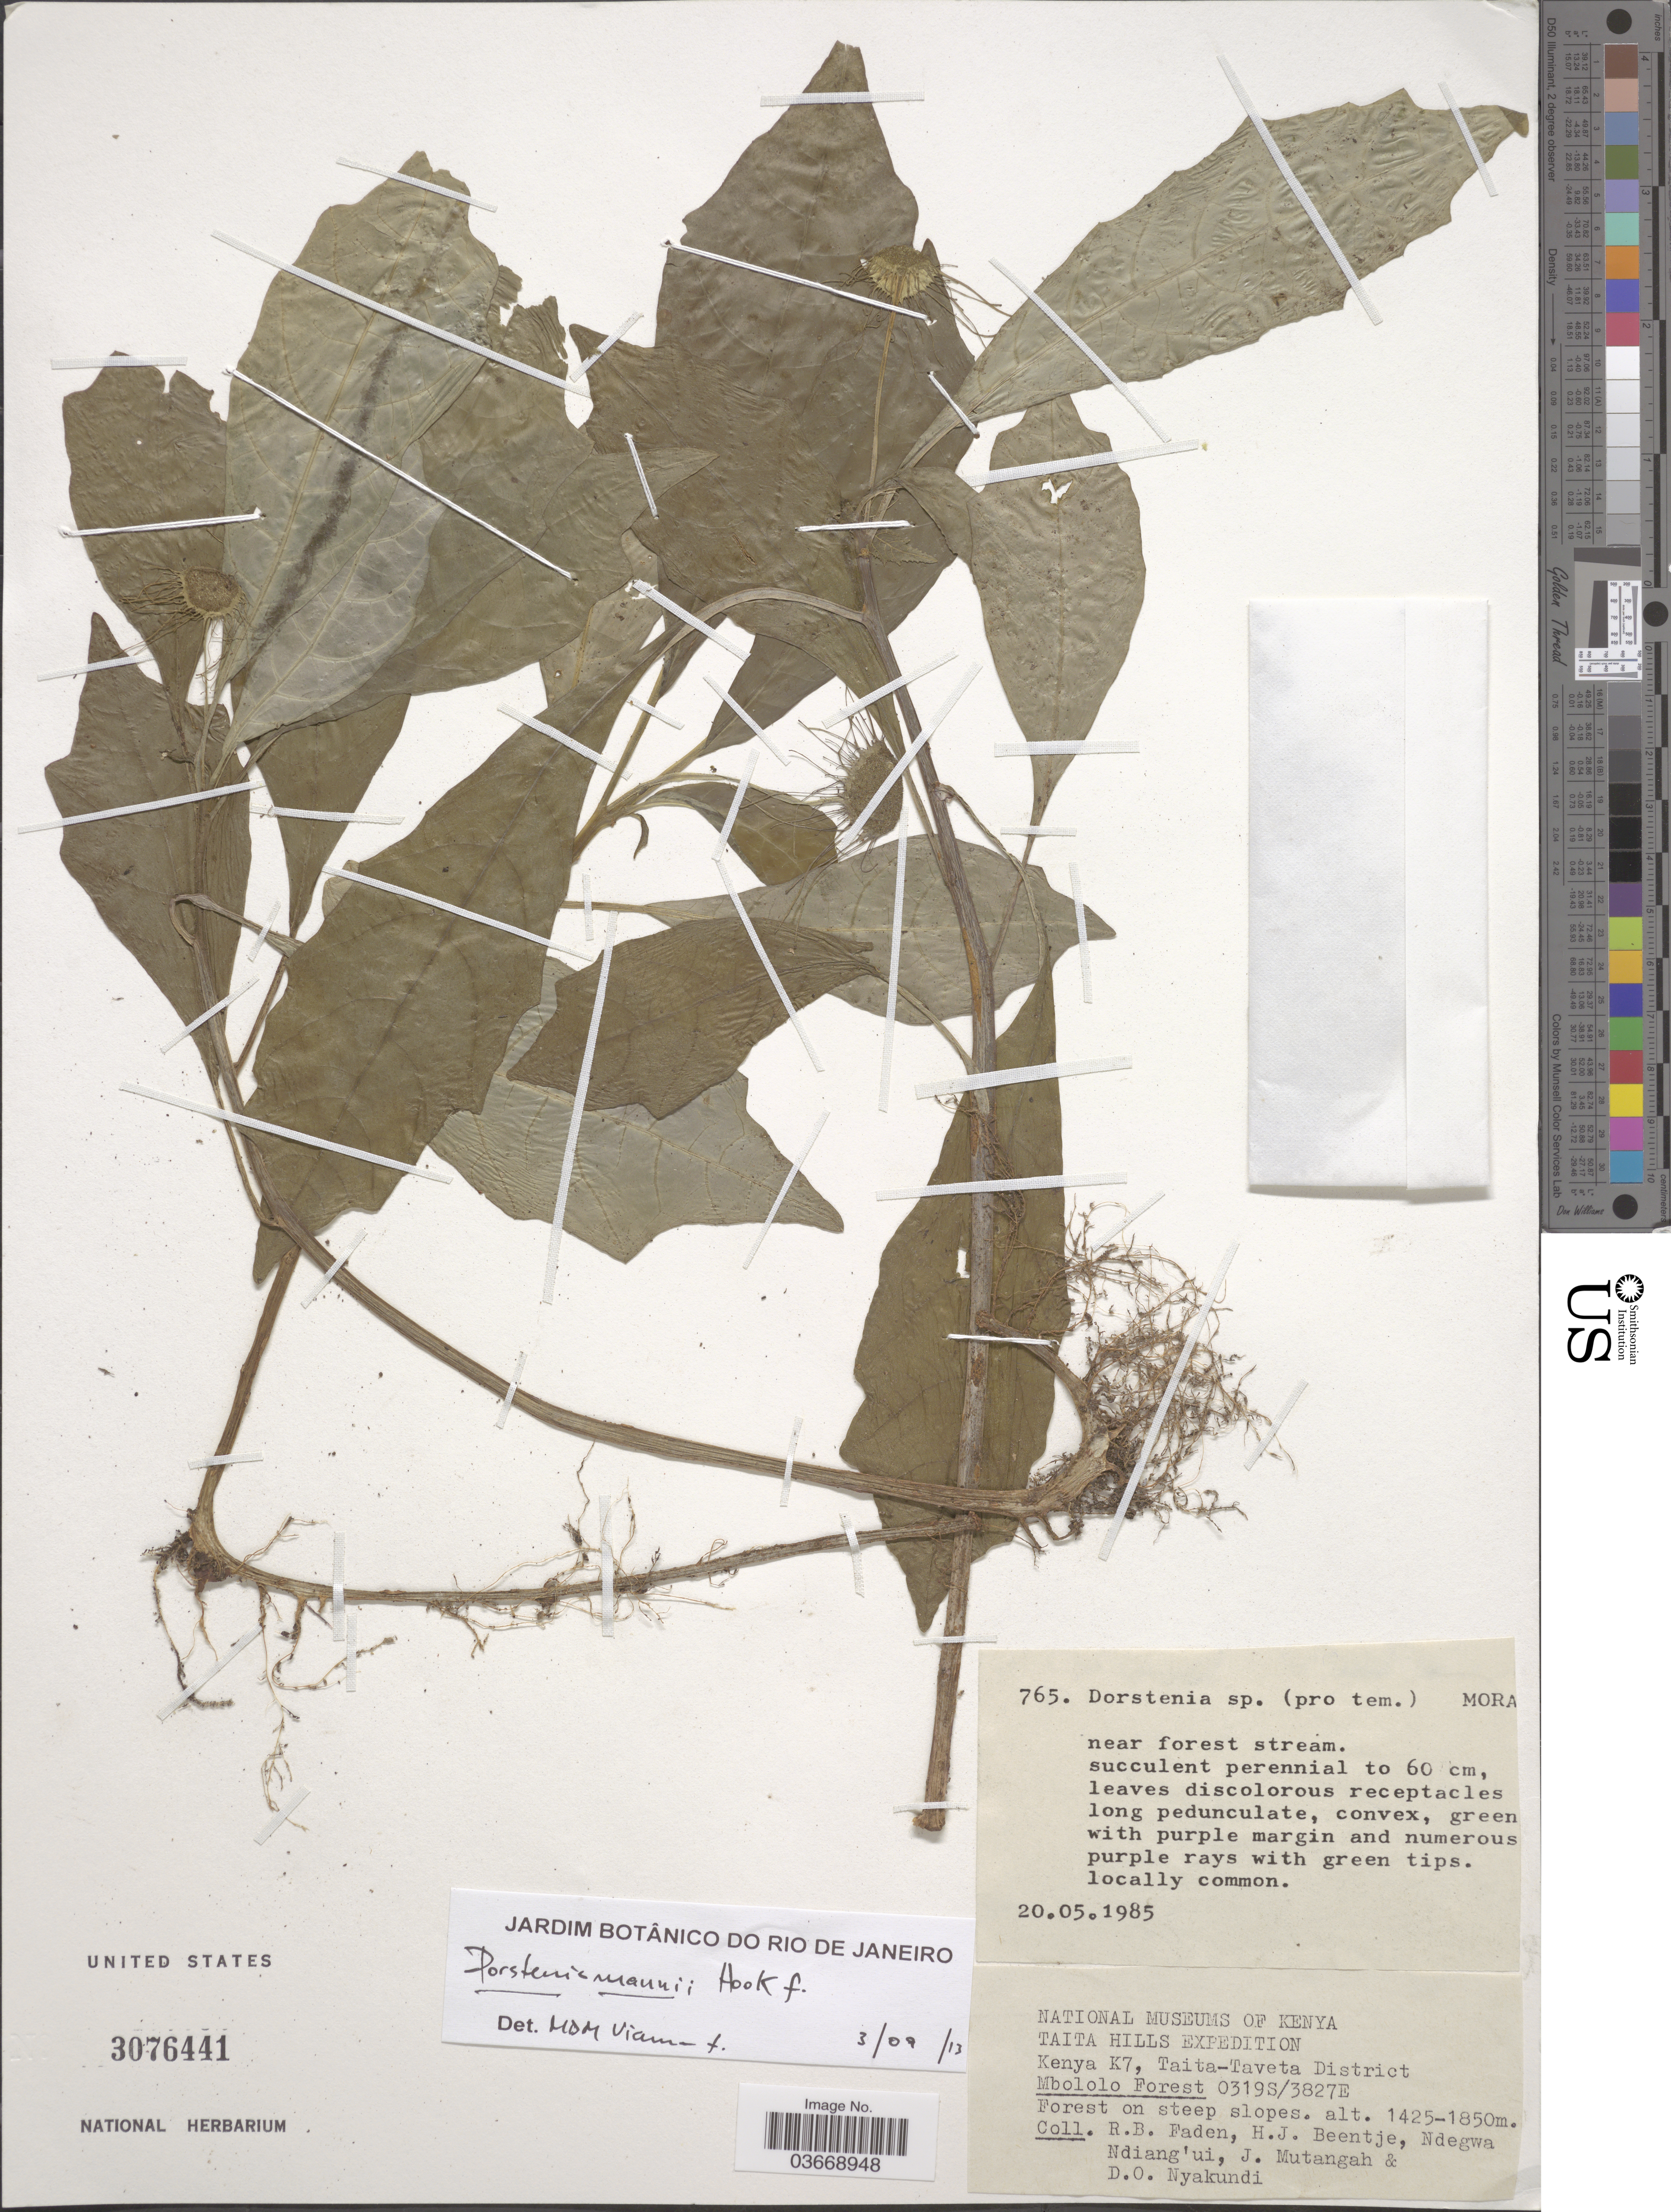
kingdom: Plantae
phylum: Tracheophyta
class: Magnoliopsida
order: Rosales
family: Moraceae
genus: Dorstenia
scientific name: Dorstenia mannii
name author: Hook. f.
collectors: R. B. Faden, H. J. Beentje, Ndegwa Ndiang'ui, J. Mutangah & D. Nyakundi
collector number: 765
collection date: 1985-05-20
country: Kenya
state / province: Taita Taveta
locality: Kenya K7, Taita-Taveta District Mbololo Forest. Forest on steep slopes.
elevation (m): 1425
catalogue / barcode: US 3076441